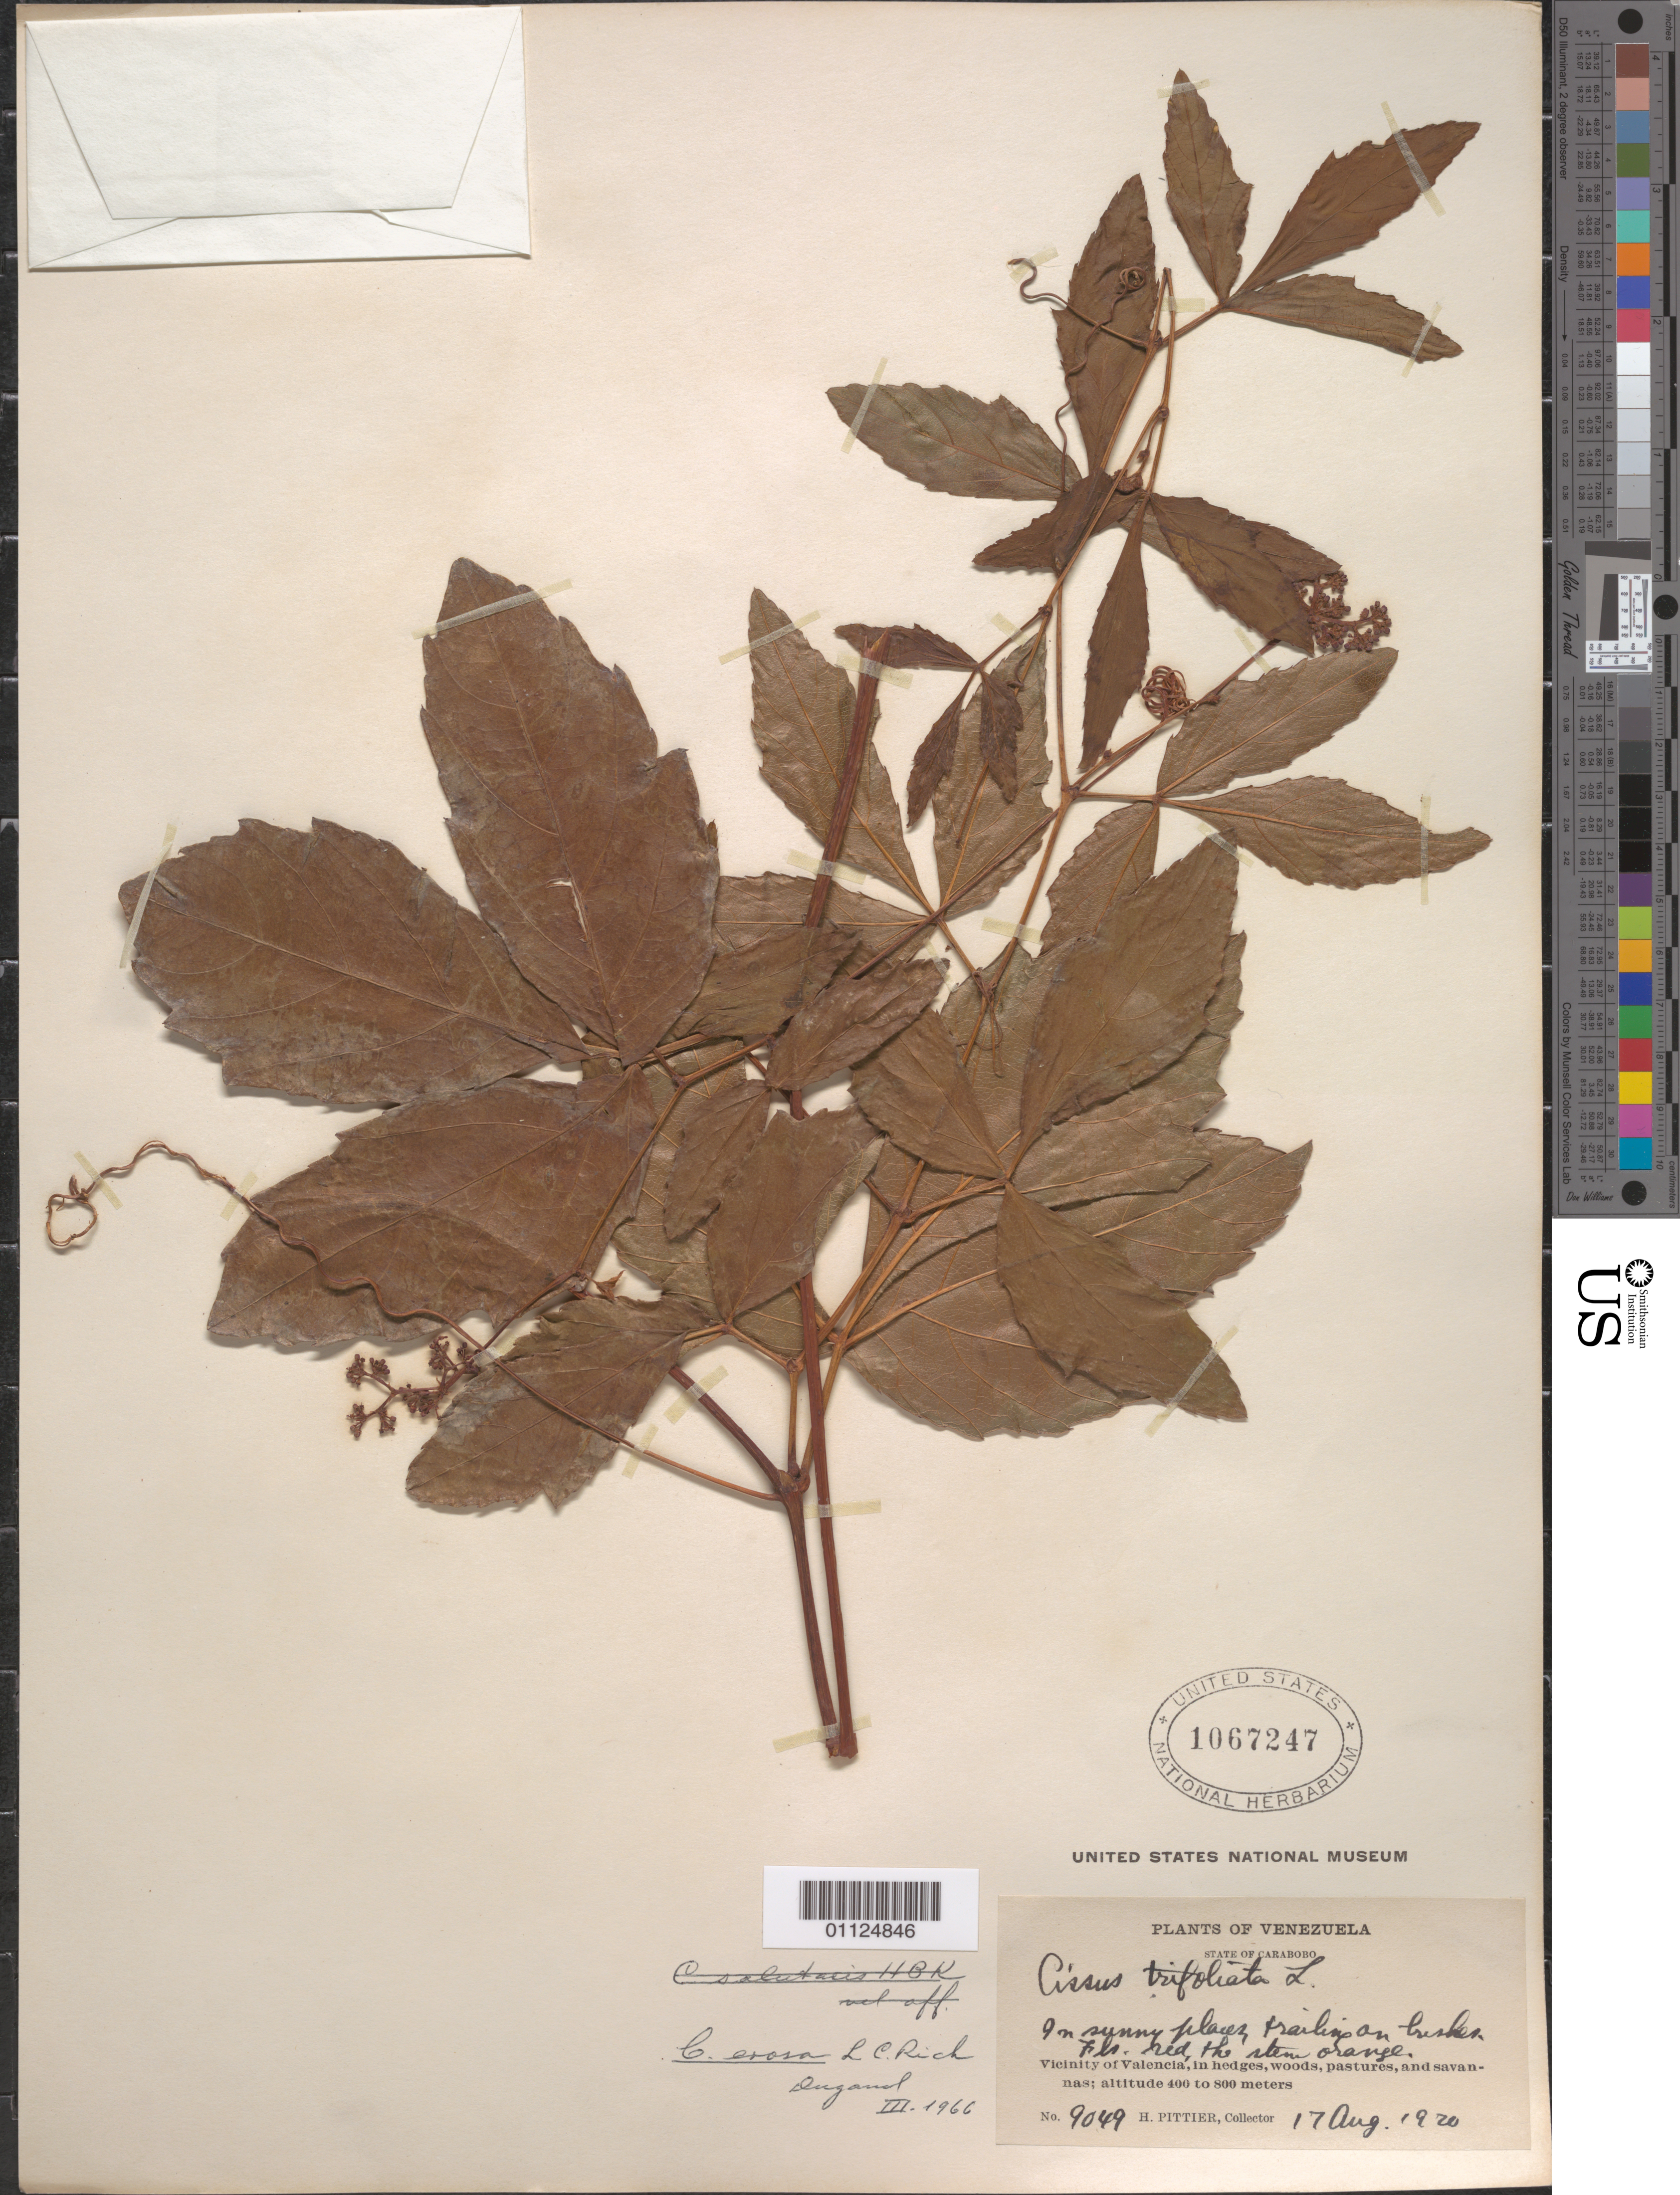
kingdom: Plantae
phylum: Tracheophyta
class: Magnoliopsida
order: Vitales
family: Vitaceae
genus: Cissus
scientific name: Cissus erosa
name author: Rich.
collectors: H. F. Pittier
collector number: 9049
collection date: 1920-08-17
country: Venezuela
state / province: Carabobo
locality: Vicinity of Valencia.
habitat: In hedges, woods, pastures, and savannas.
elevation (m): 400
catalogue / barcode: US 1067247